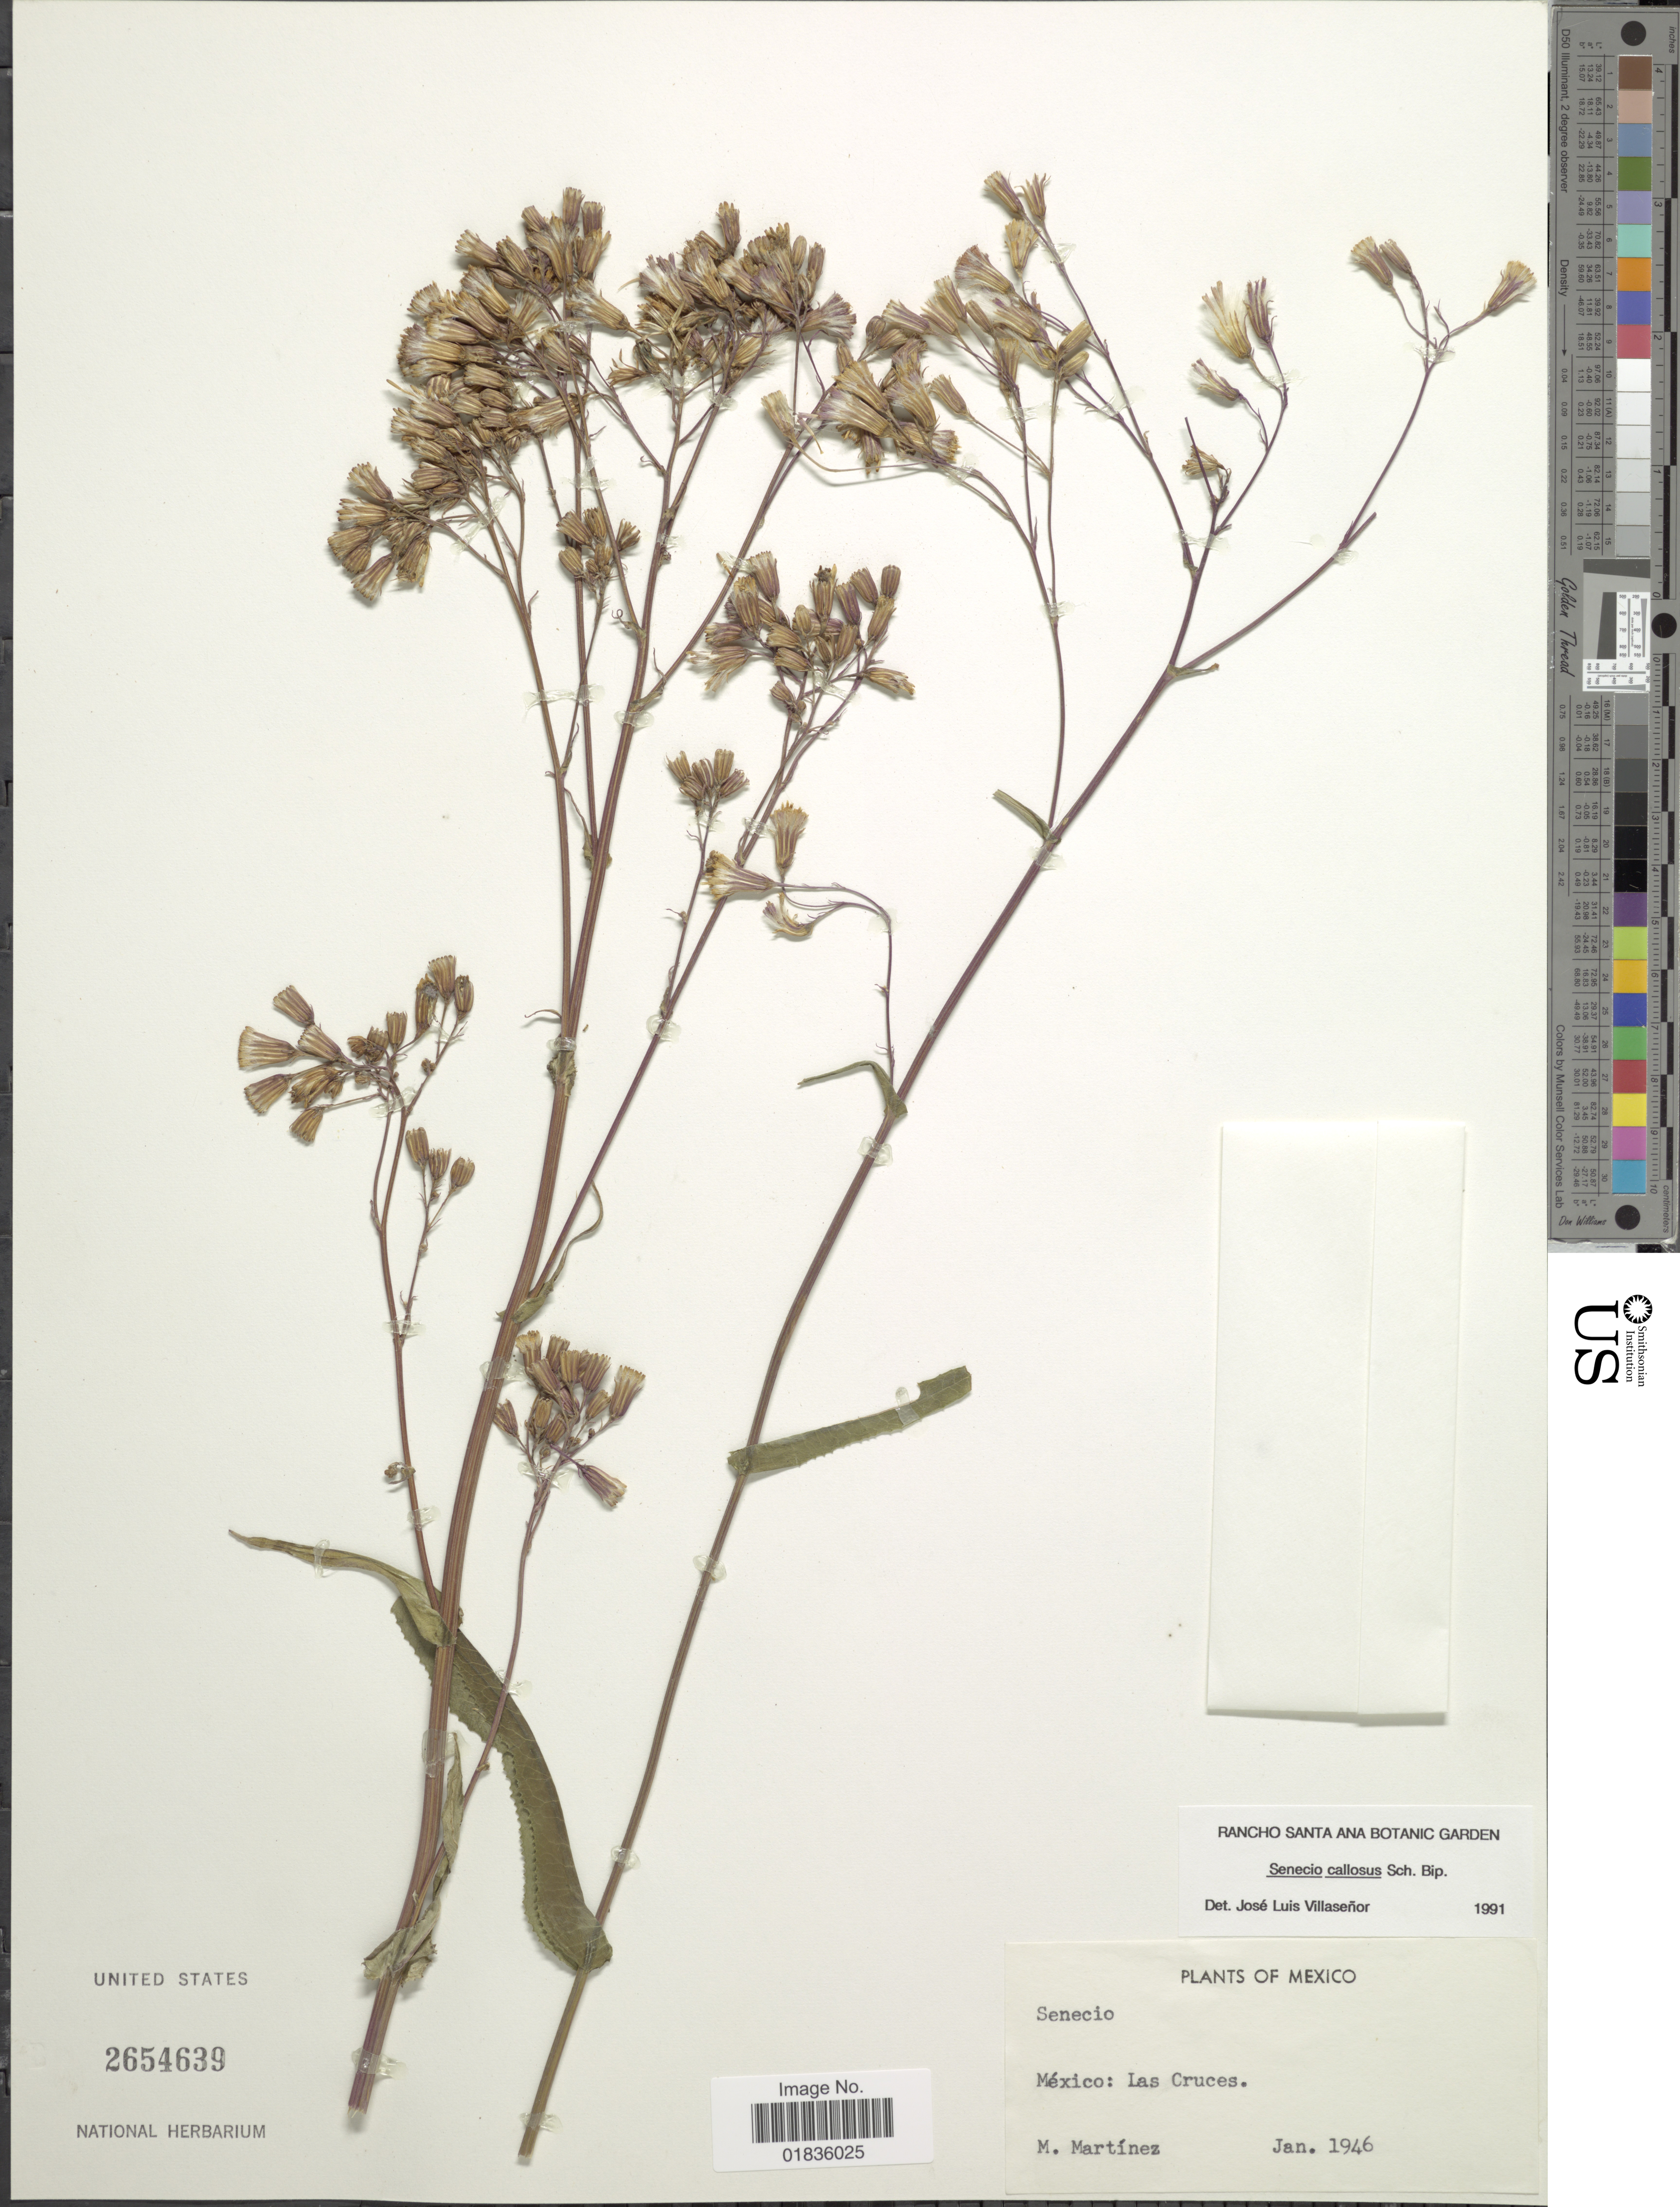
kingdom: Plantae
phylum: Tracheophyta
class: Magnoliopsida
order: Asterales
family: Asteraceae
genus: Senecio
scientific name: Senecio callosus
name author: Sch. Bip.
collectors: M. Martinez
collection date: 1946-01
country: Mexico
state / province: México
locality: Las Cruces.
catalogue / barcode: US 2654639